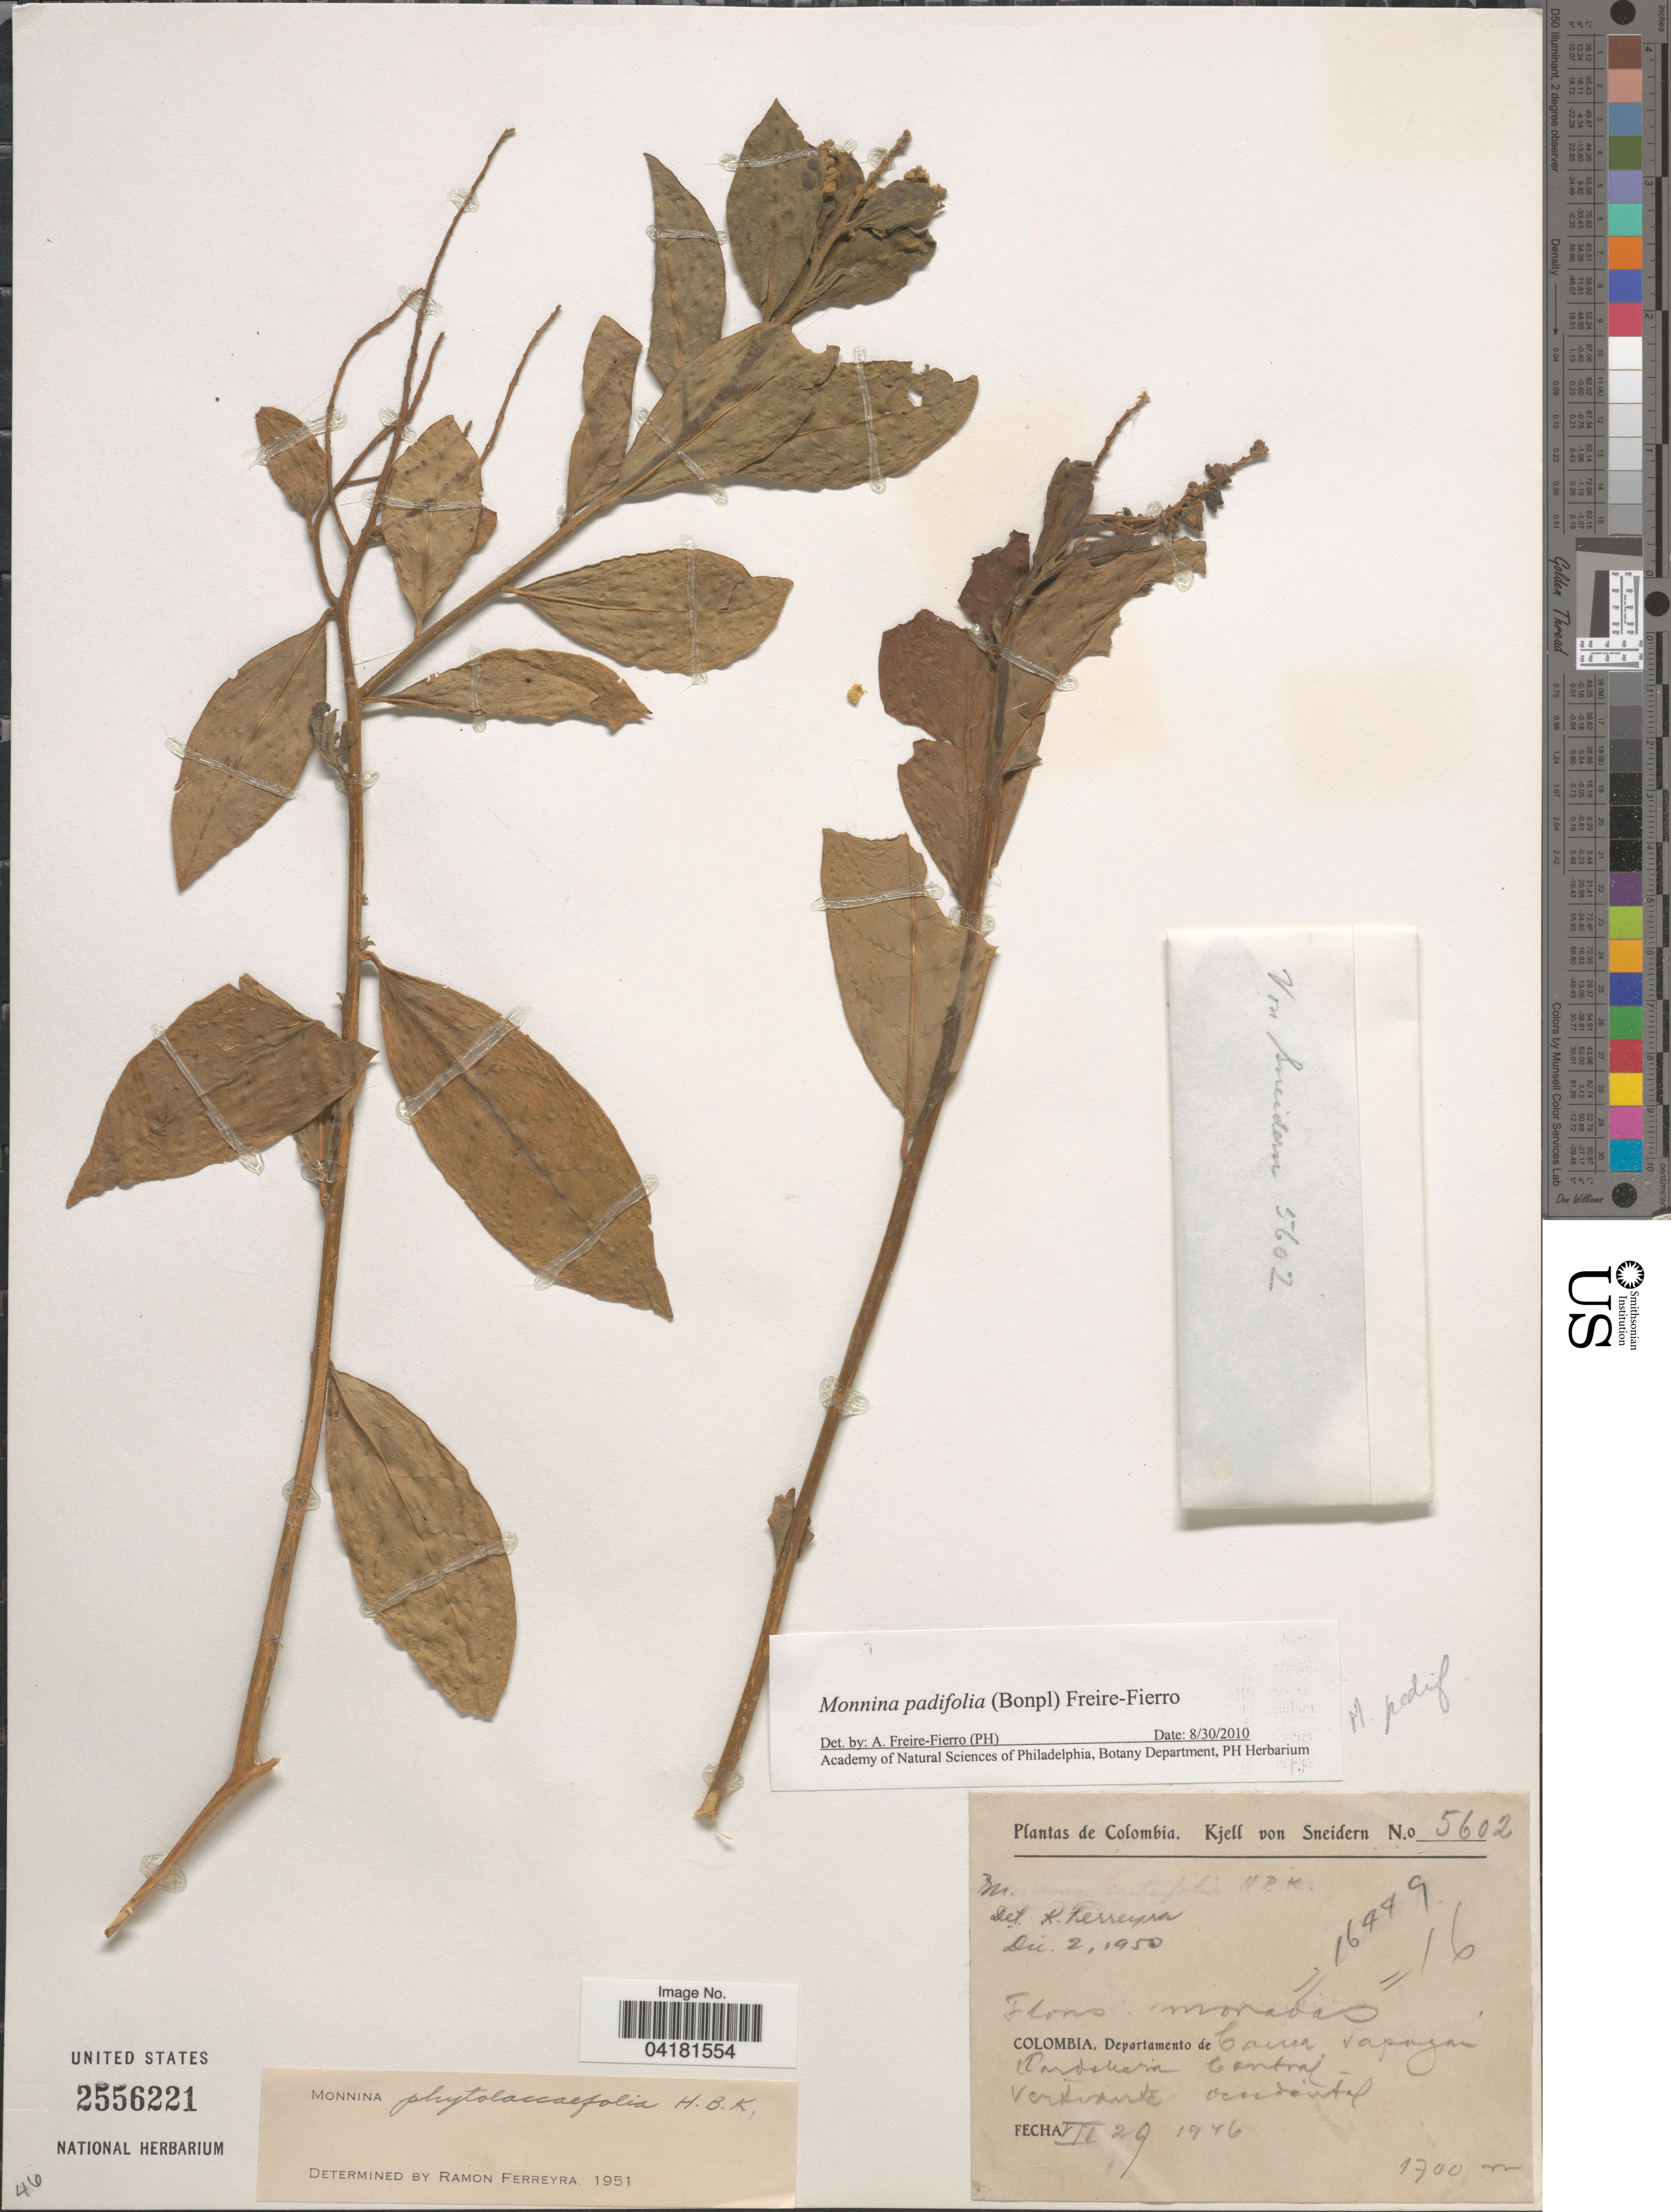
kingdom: Plantae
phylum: Tracheophyta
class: Magnoliopsida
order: Fabales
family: Polygalaceae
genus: Monnina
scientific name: Monnina padifolia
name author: (Bonpl.) Freire-Fierro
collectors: K. von Sneidern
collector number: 5602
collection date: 1946-03-29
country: Colombia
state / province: Cauca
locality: Departamento de Cauca, Papayan. Cordillera Central. Vertiente Occidental.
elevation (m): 1700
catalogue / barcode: US 2556221